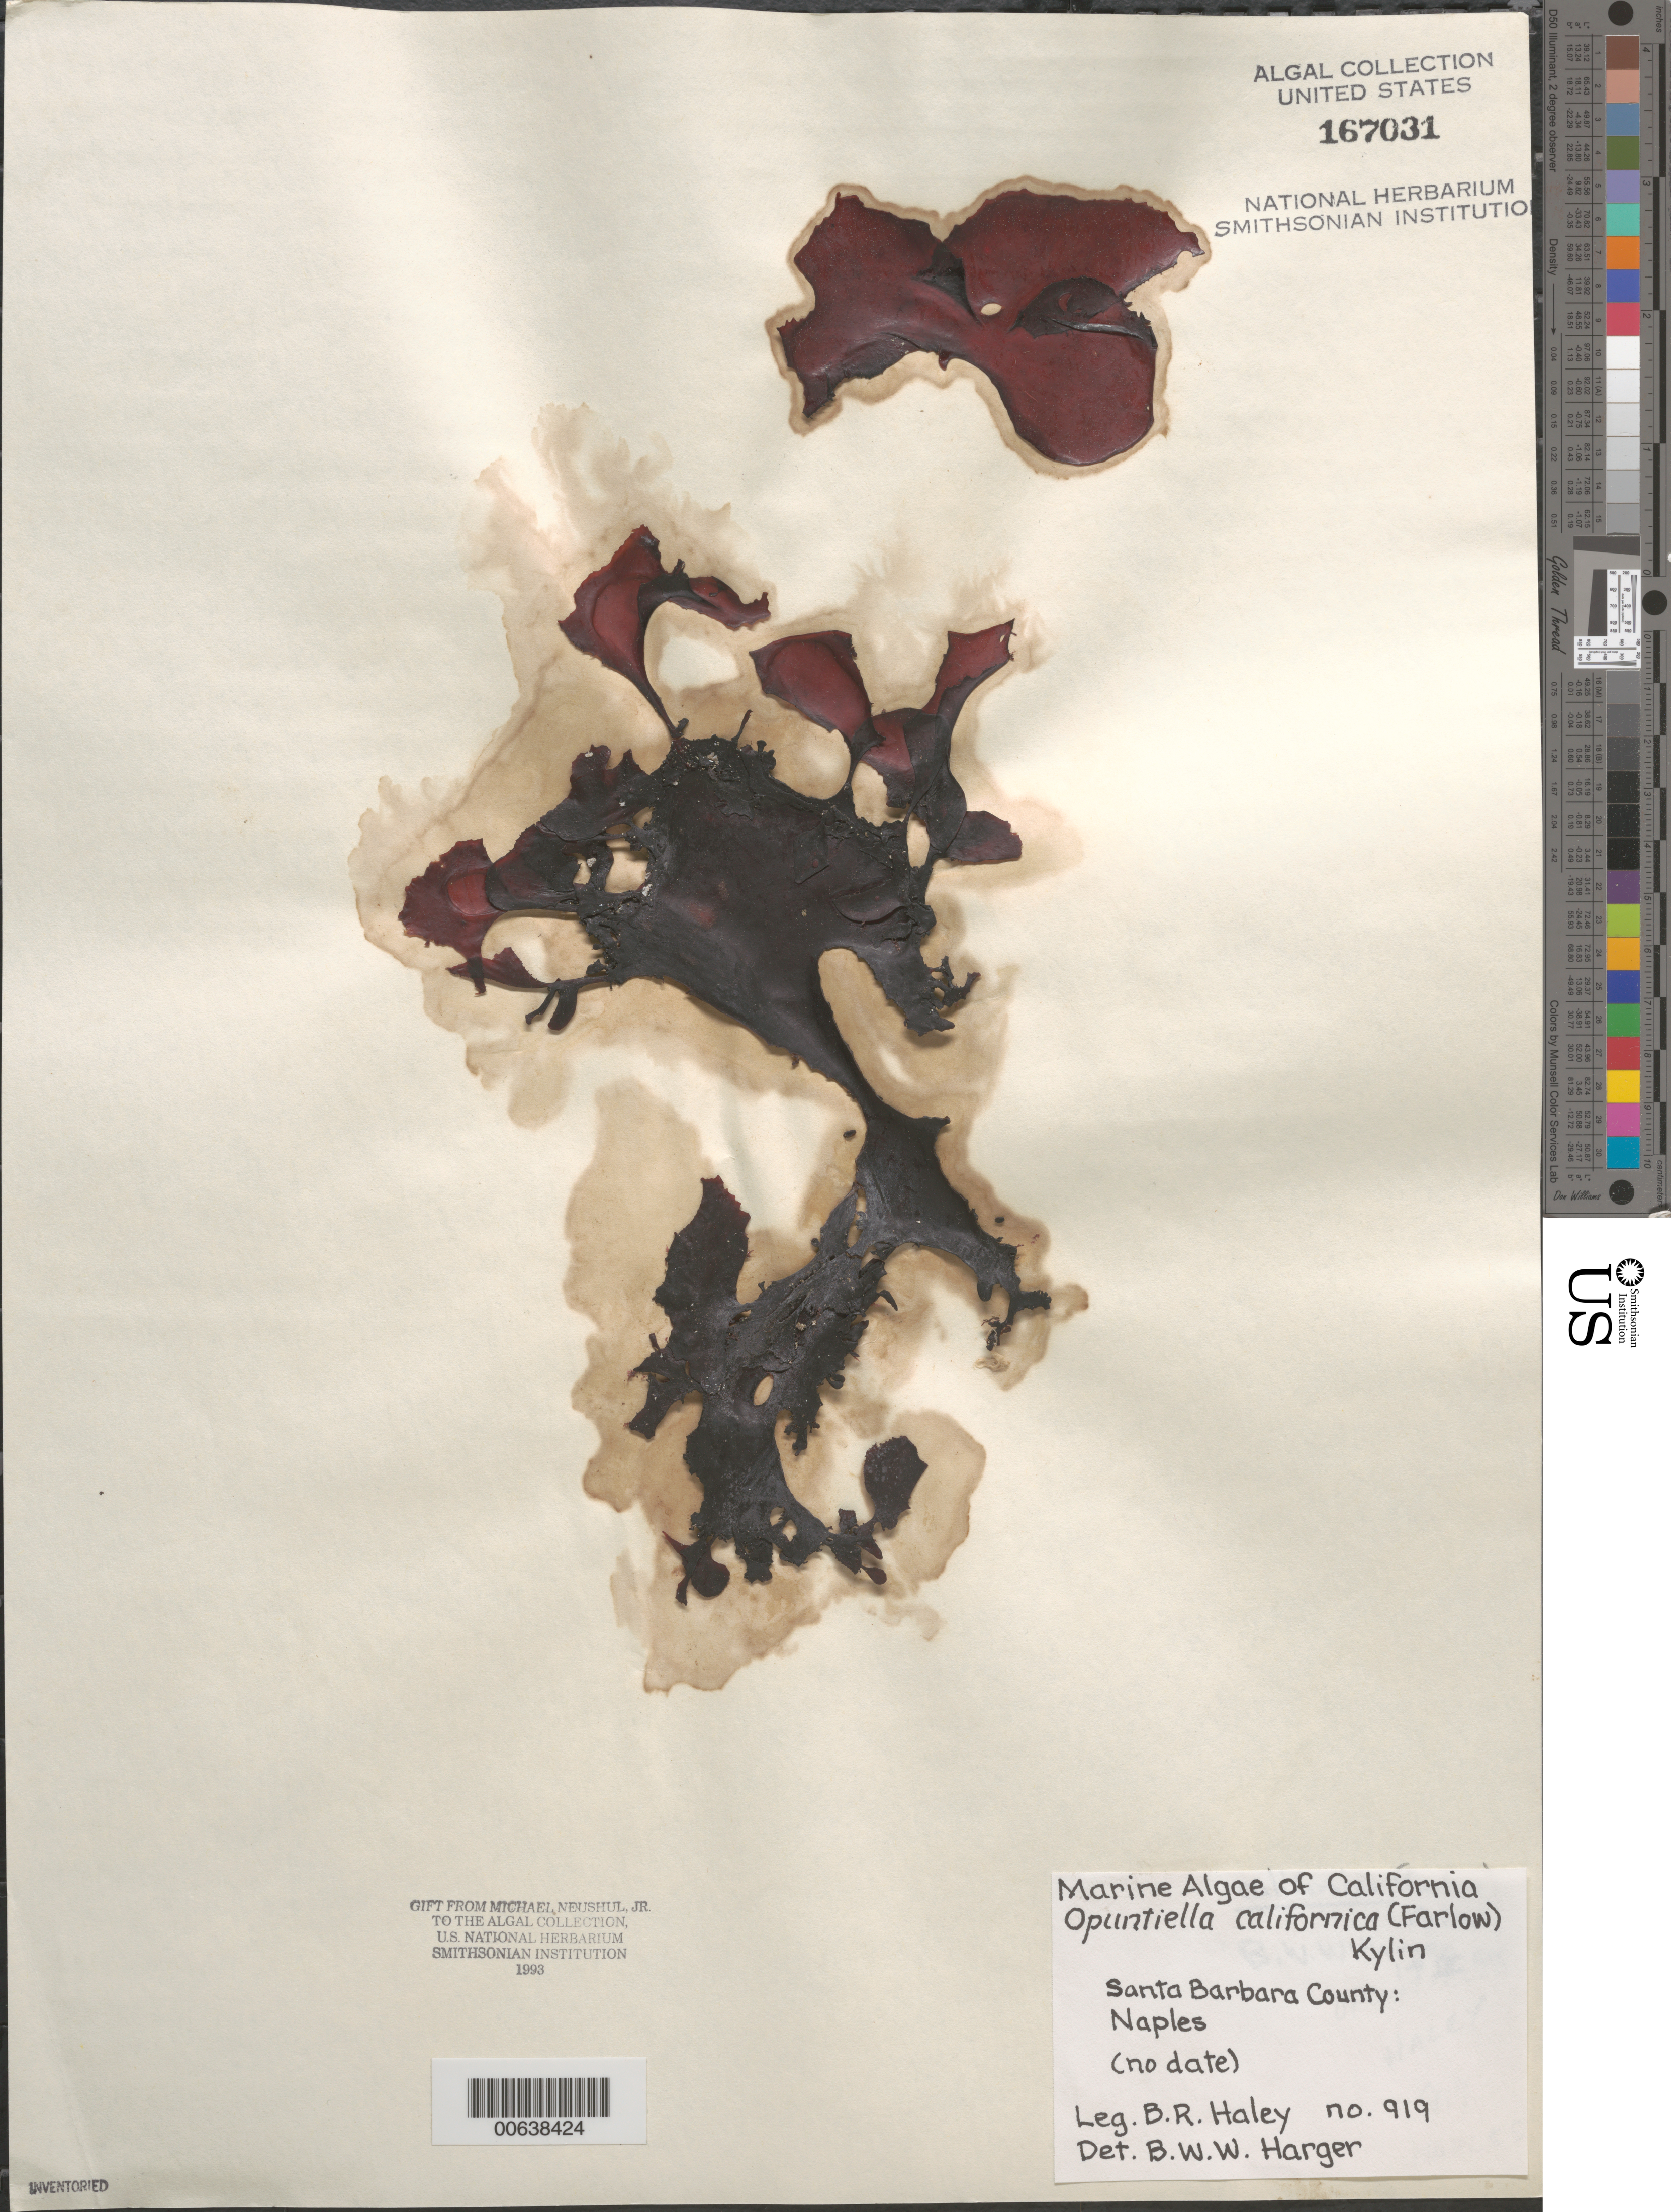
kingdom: Plantae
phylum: Rhodophyta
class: Florideophyceae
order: Gigartinales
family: Furcellariaceae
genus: Opuntiella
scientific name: Opuntiella californica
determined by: Harger, B. W. W.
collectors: B. Haley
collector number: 919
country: United States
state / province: California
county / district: Santa Barbara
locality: Naples [Reef]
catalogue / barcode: US 167031